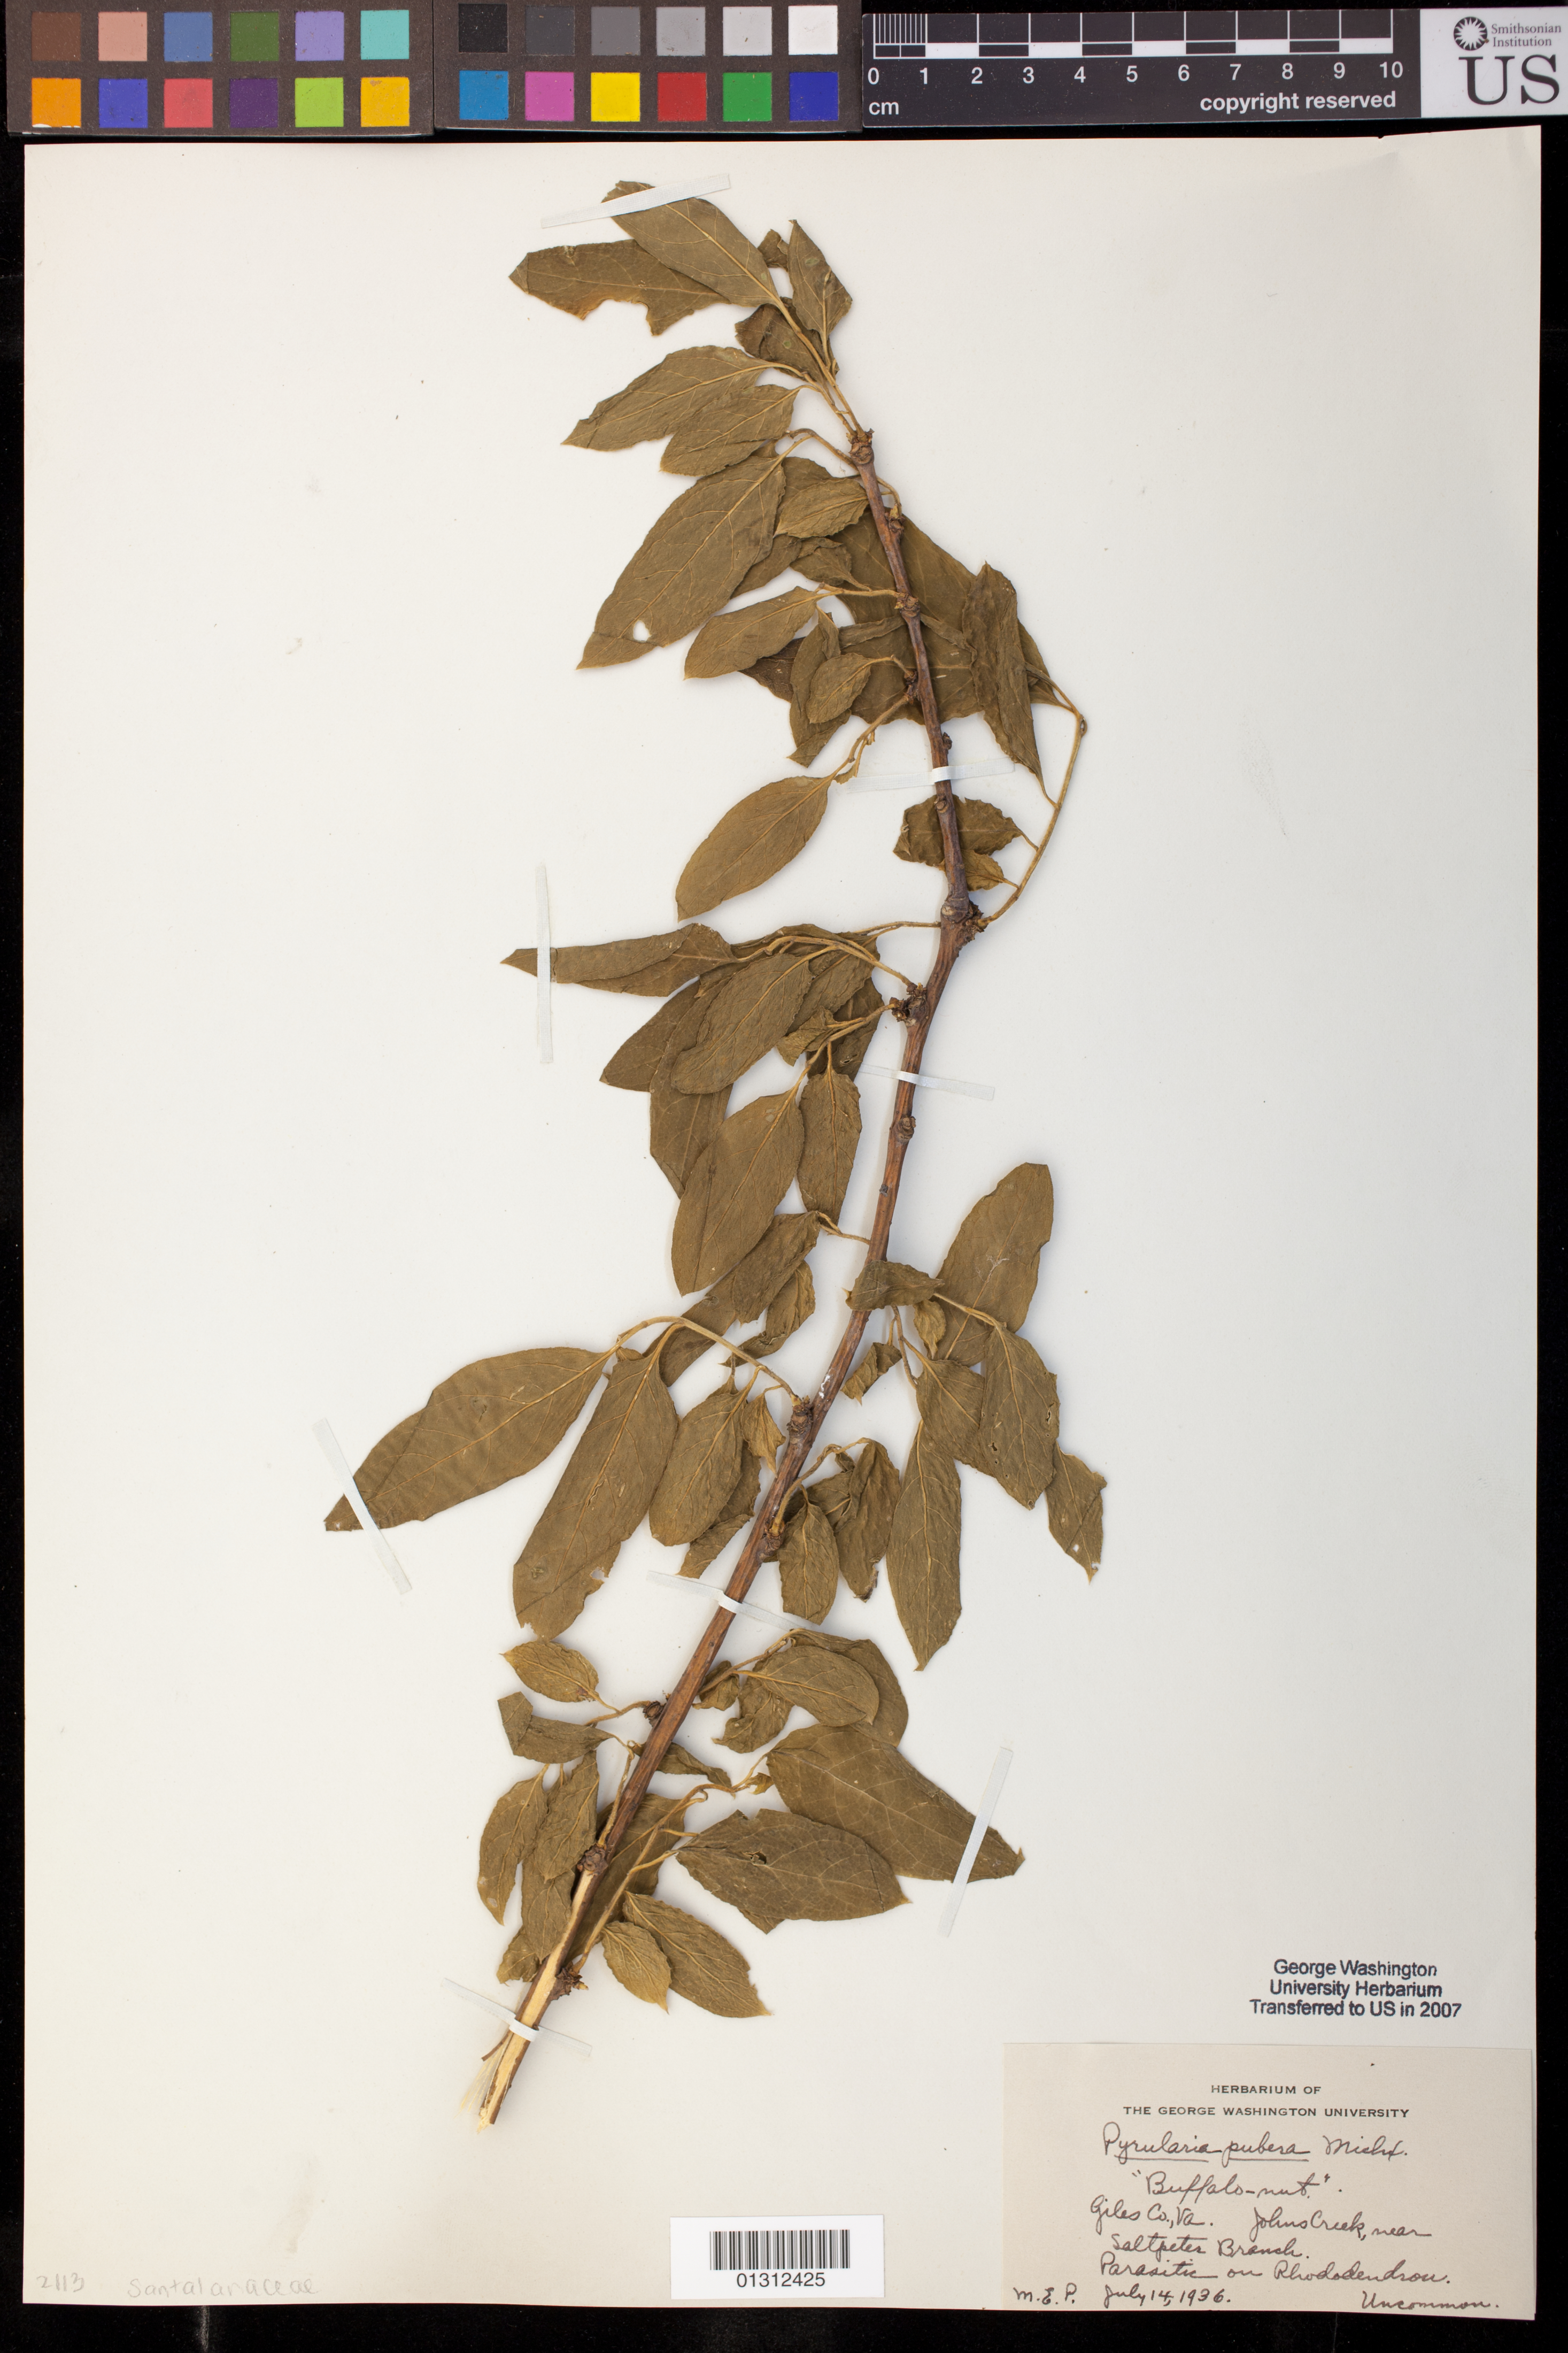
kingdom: Plantae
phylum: Tracheophyta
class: Magnoliopsida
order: Santalales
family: Cervantesiaceae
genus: Pyrularia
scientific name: Pyrularia pubera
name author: Michx.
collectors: M. P.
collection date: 1936-07-14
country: United States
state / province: Virginia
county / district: Giles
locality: Johns Creek, near Saltpeter Branch